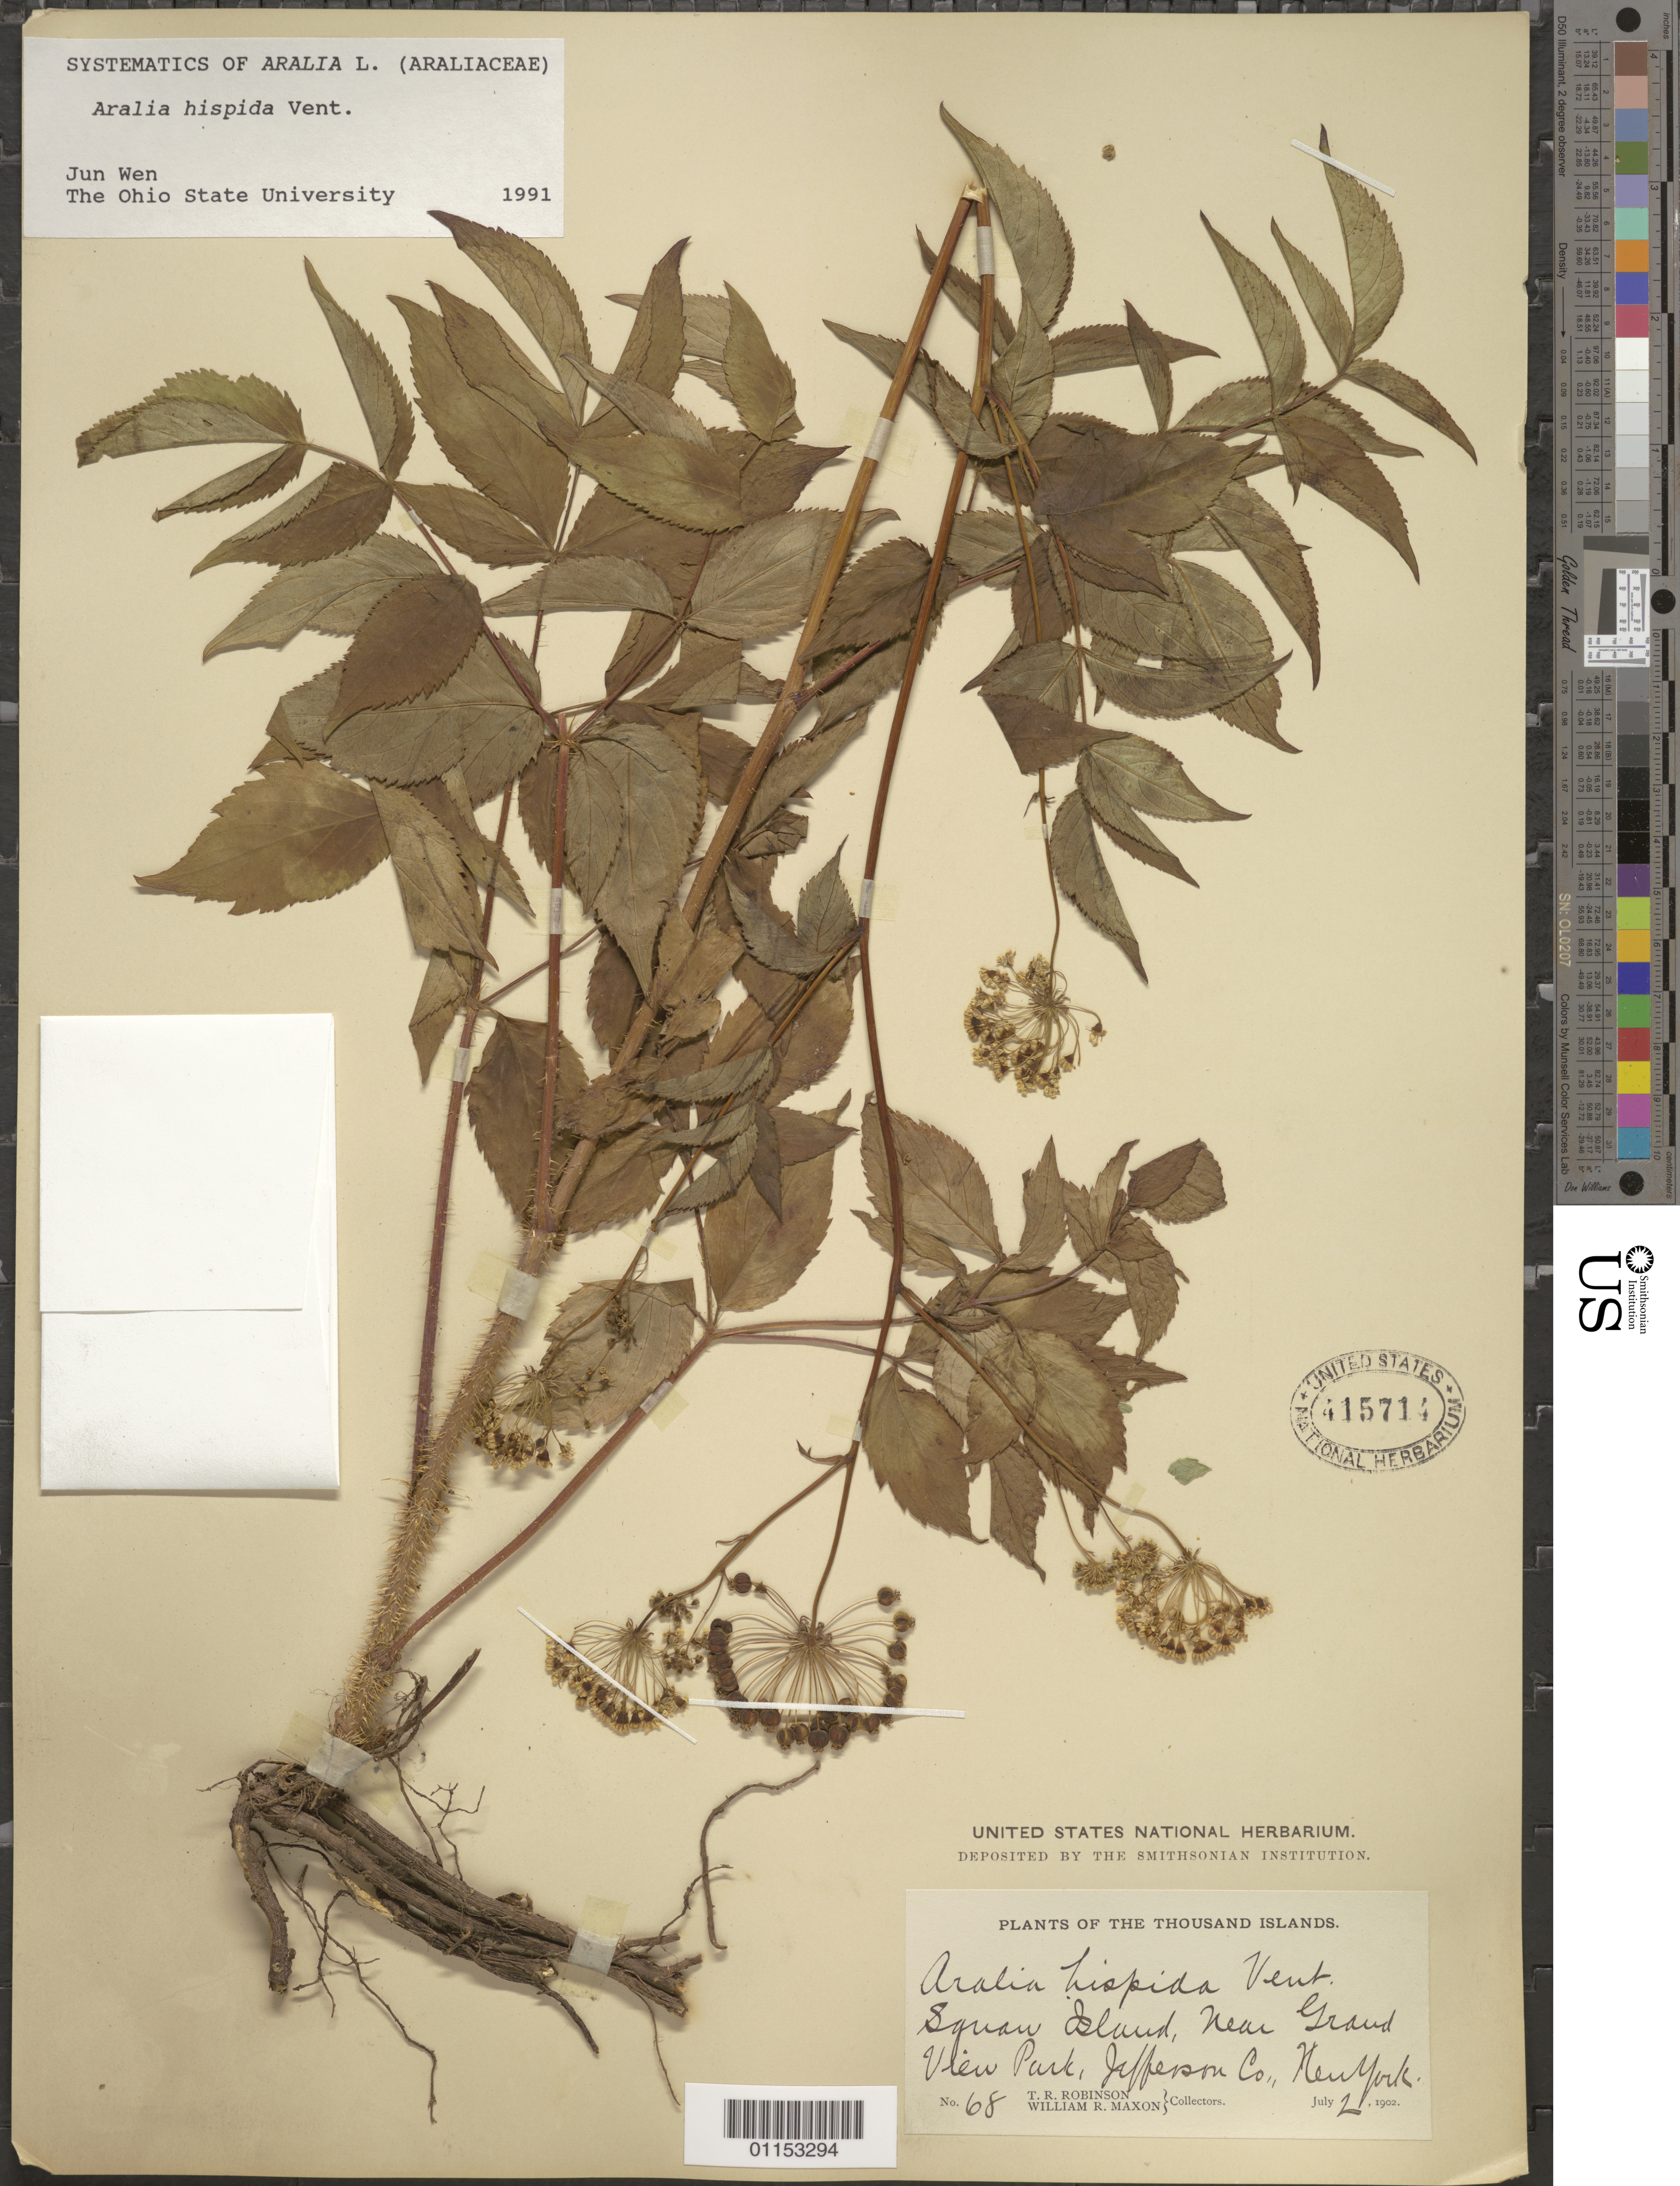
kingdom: Plantae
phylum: Tracheophyta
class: Magnoliopsida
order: Apiales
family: Araliaceae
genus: Aralia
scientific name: Aralia hispida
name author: Vent.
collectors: T. R. Robinson & W. R. Maxon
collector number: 68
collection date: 1902-07-02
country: United States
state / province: New York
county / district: Jefferson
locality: Thousand Island Park. Near Grand View Park.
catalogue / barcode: US 415714